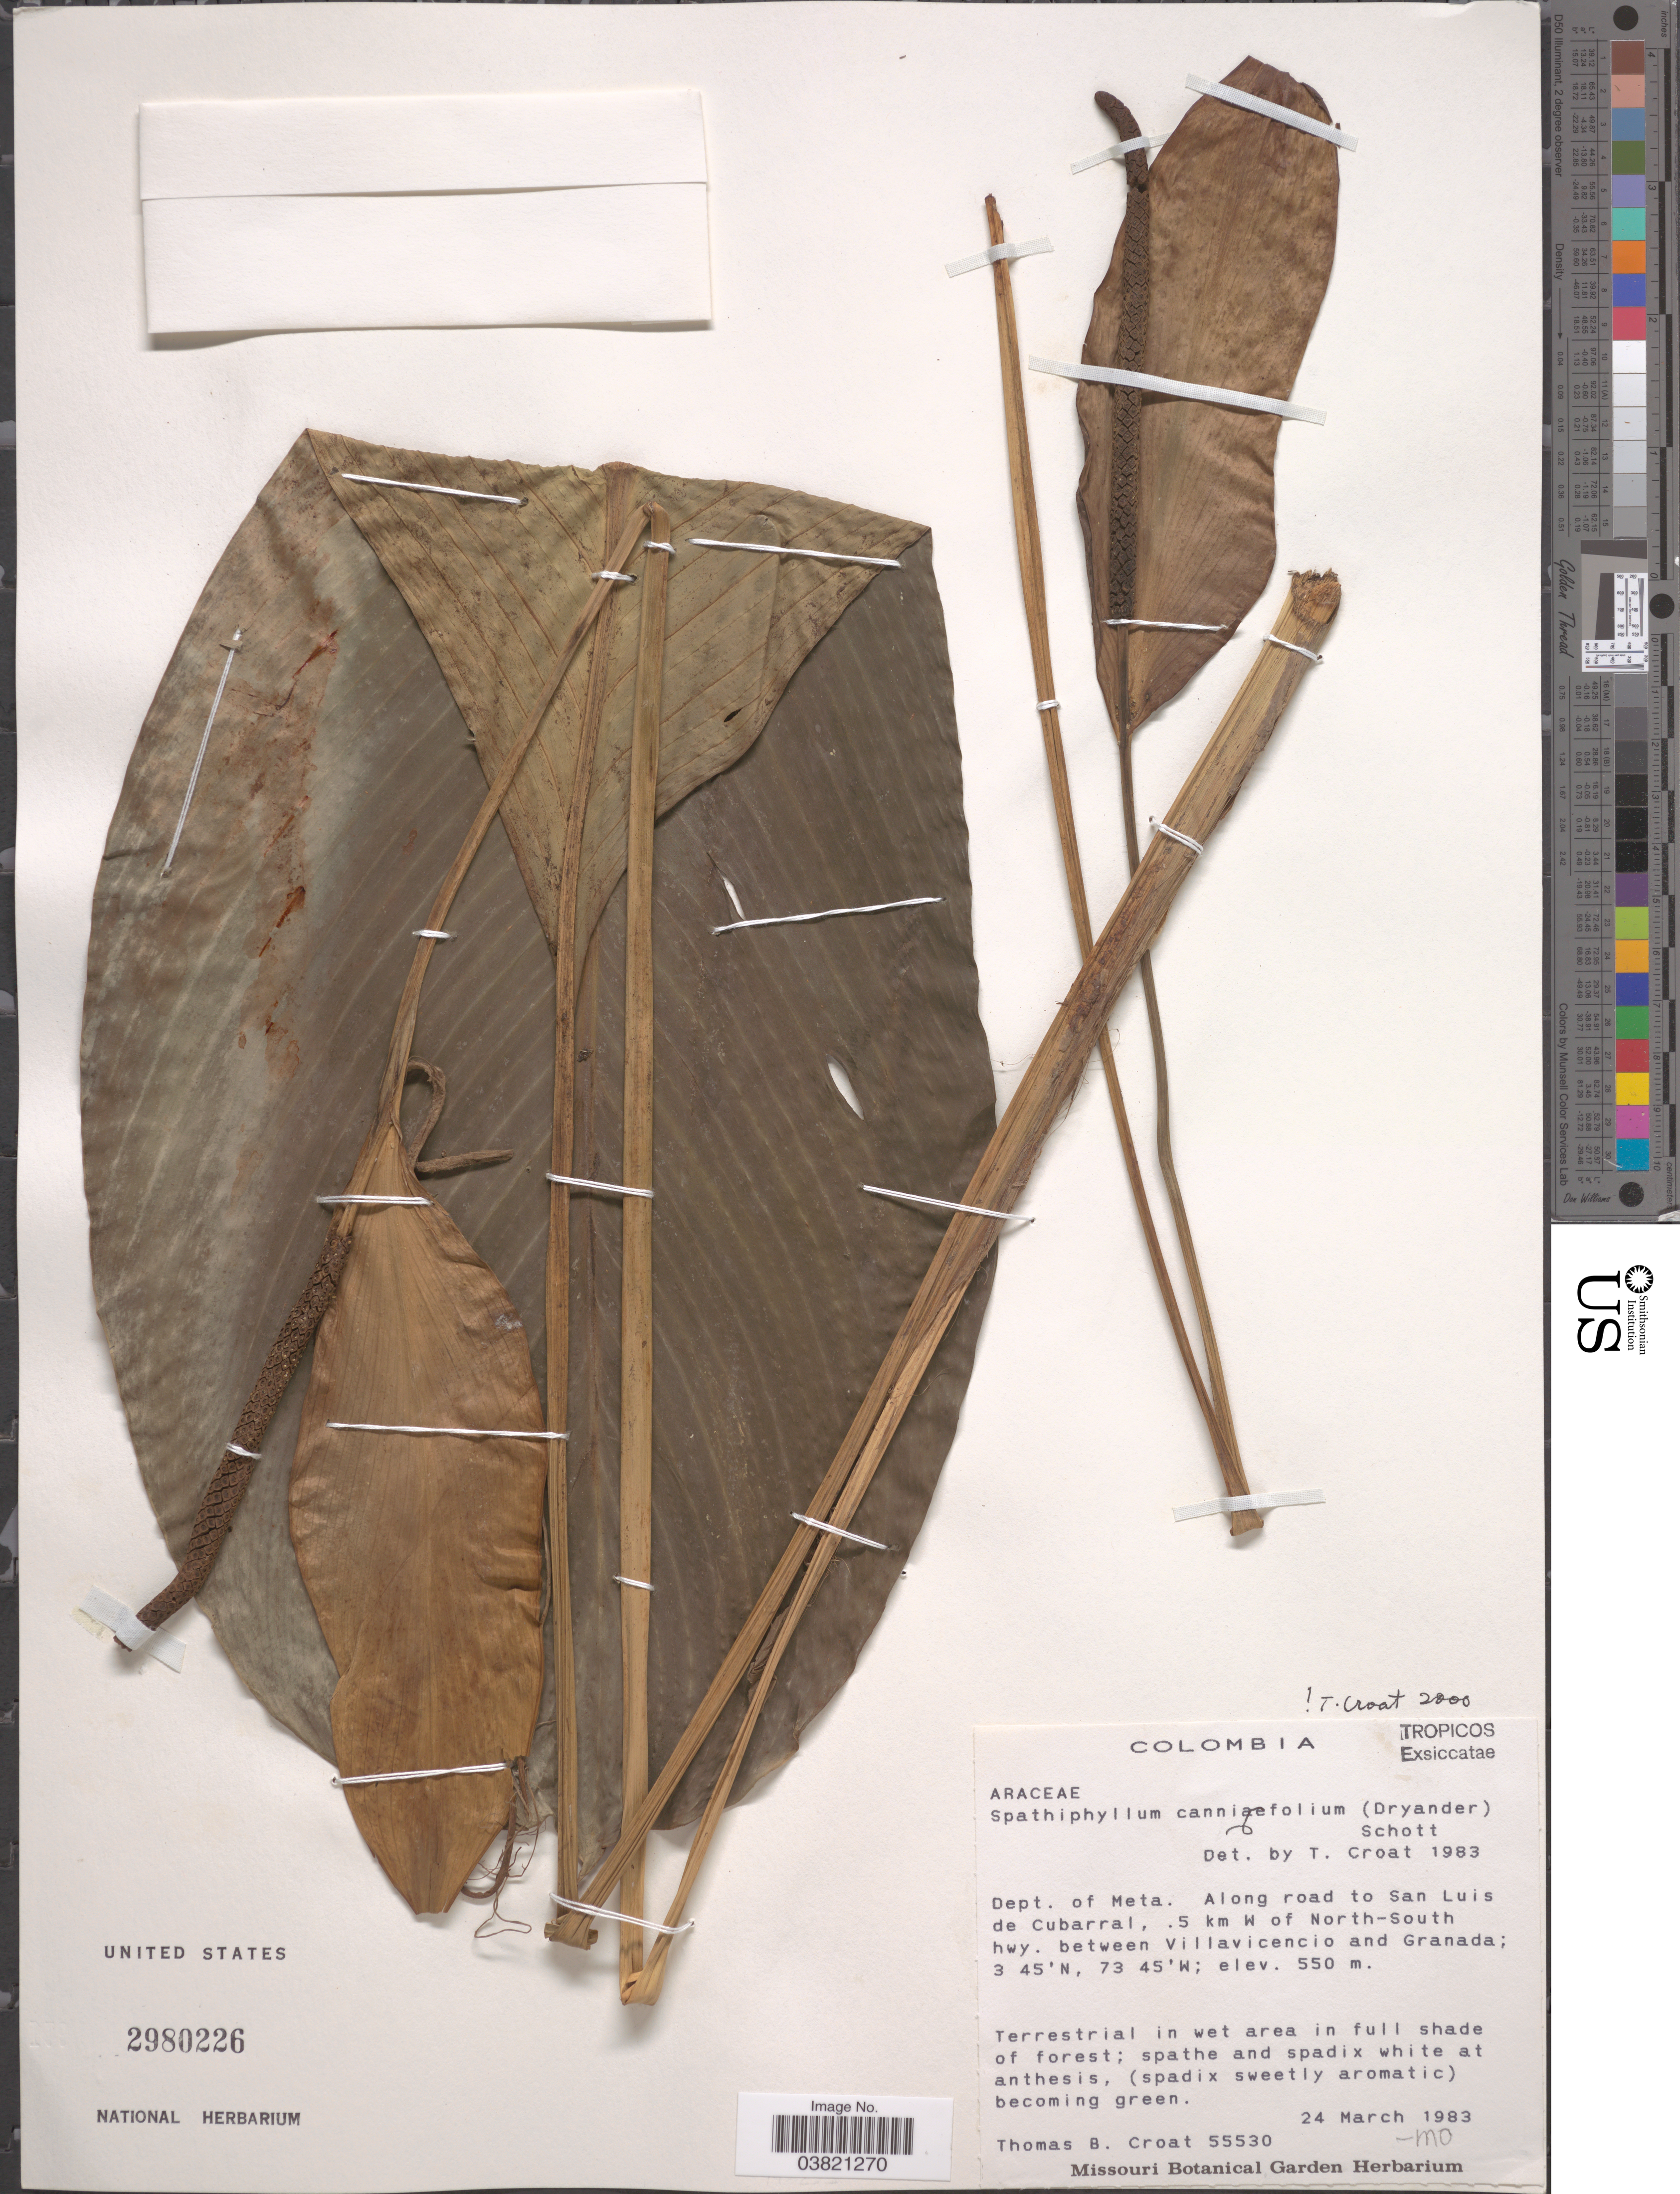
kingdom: Plantae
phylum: Tracheophyta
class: Liliopsida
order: Alismatales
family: Araceae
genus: Spathiphyllum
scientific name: Spathiphyllum cannifolium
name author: (Dryand. ex Sims) Schott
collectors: T. B. Croat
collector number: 55530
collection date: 1983-03-24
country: Colombia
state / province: Meta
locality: Dept. of Meta. Along road to San Luis de Cubarral, .5 km W of North-South hwy. between Villavicencio and Granada.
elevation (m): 550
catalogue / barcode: US 2980226